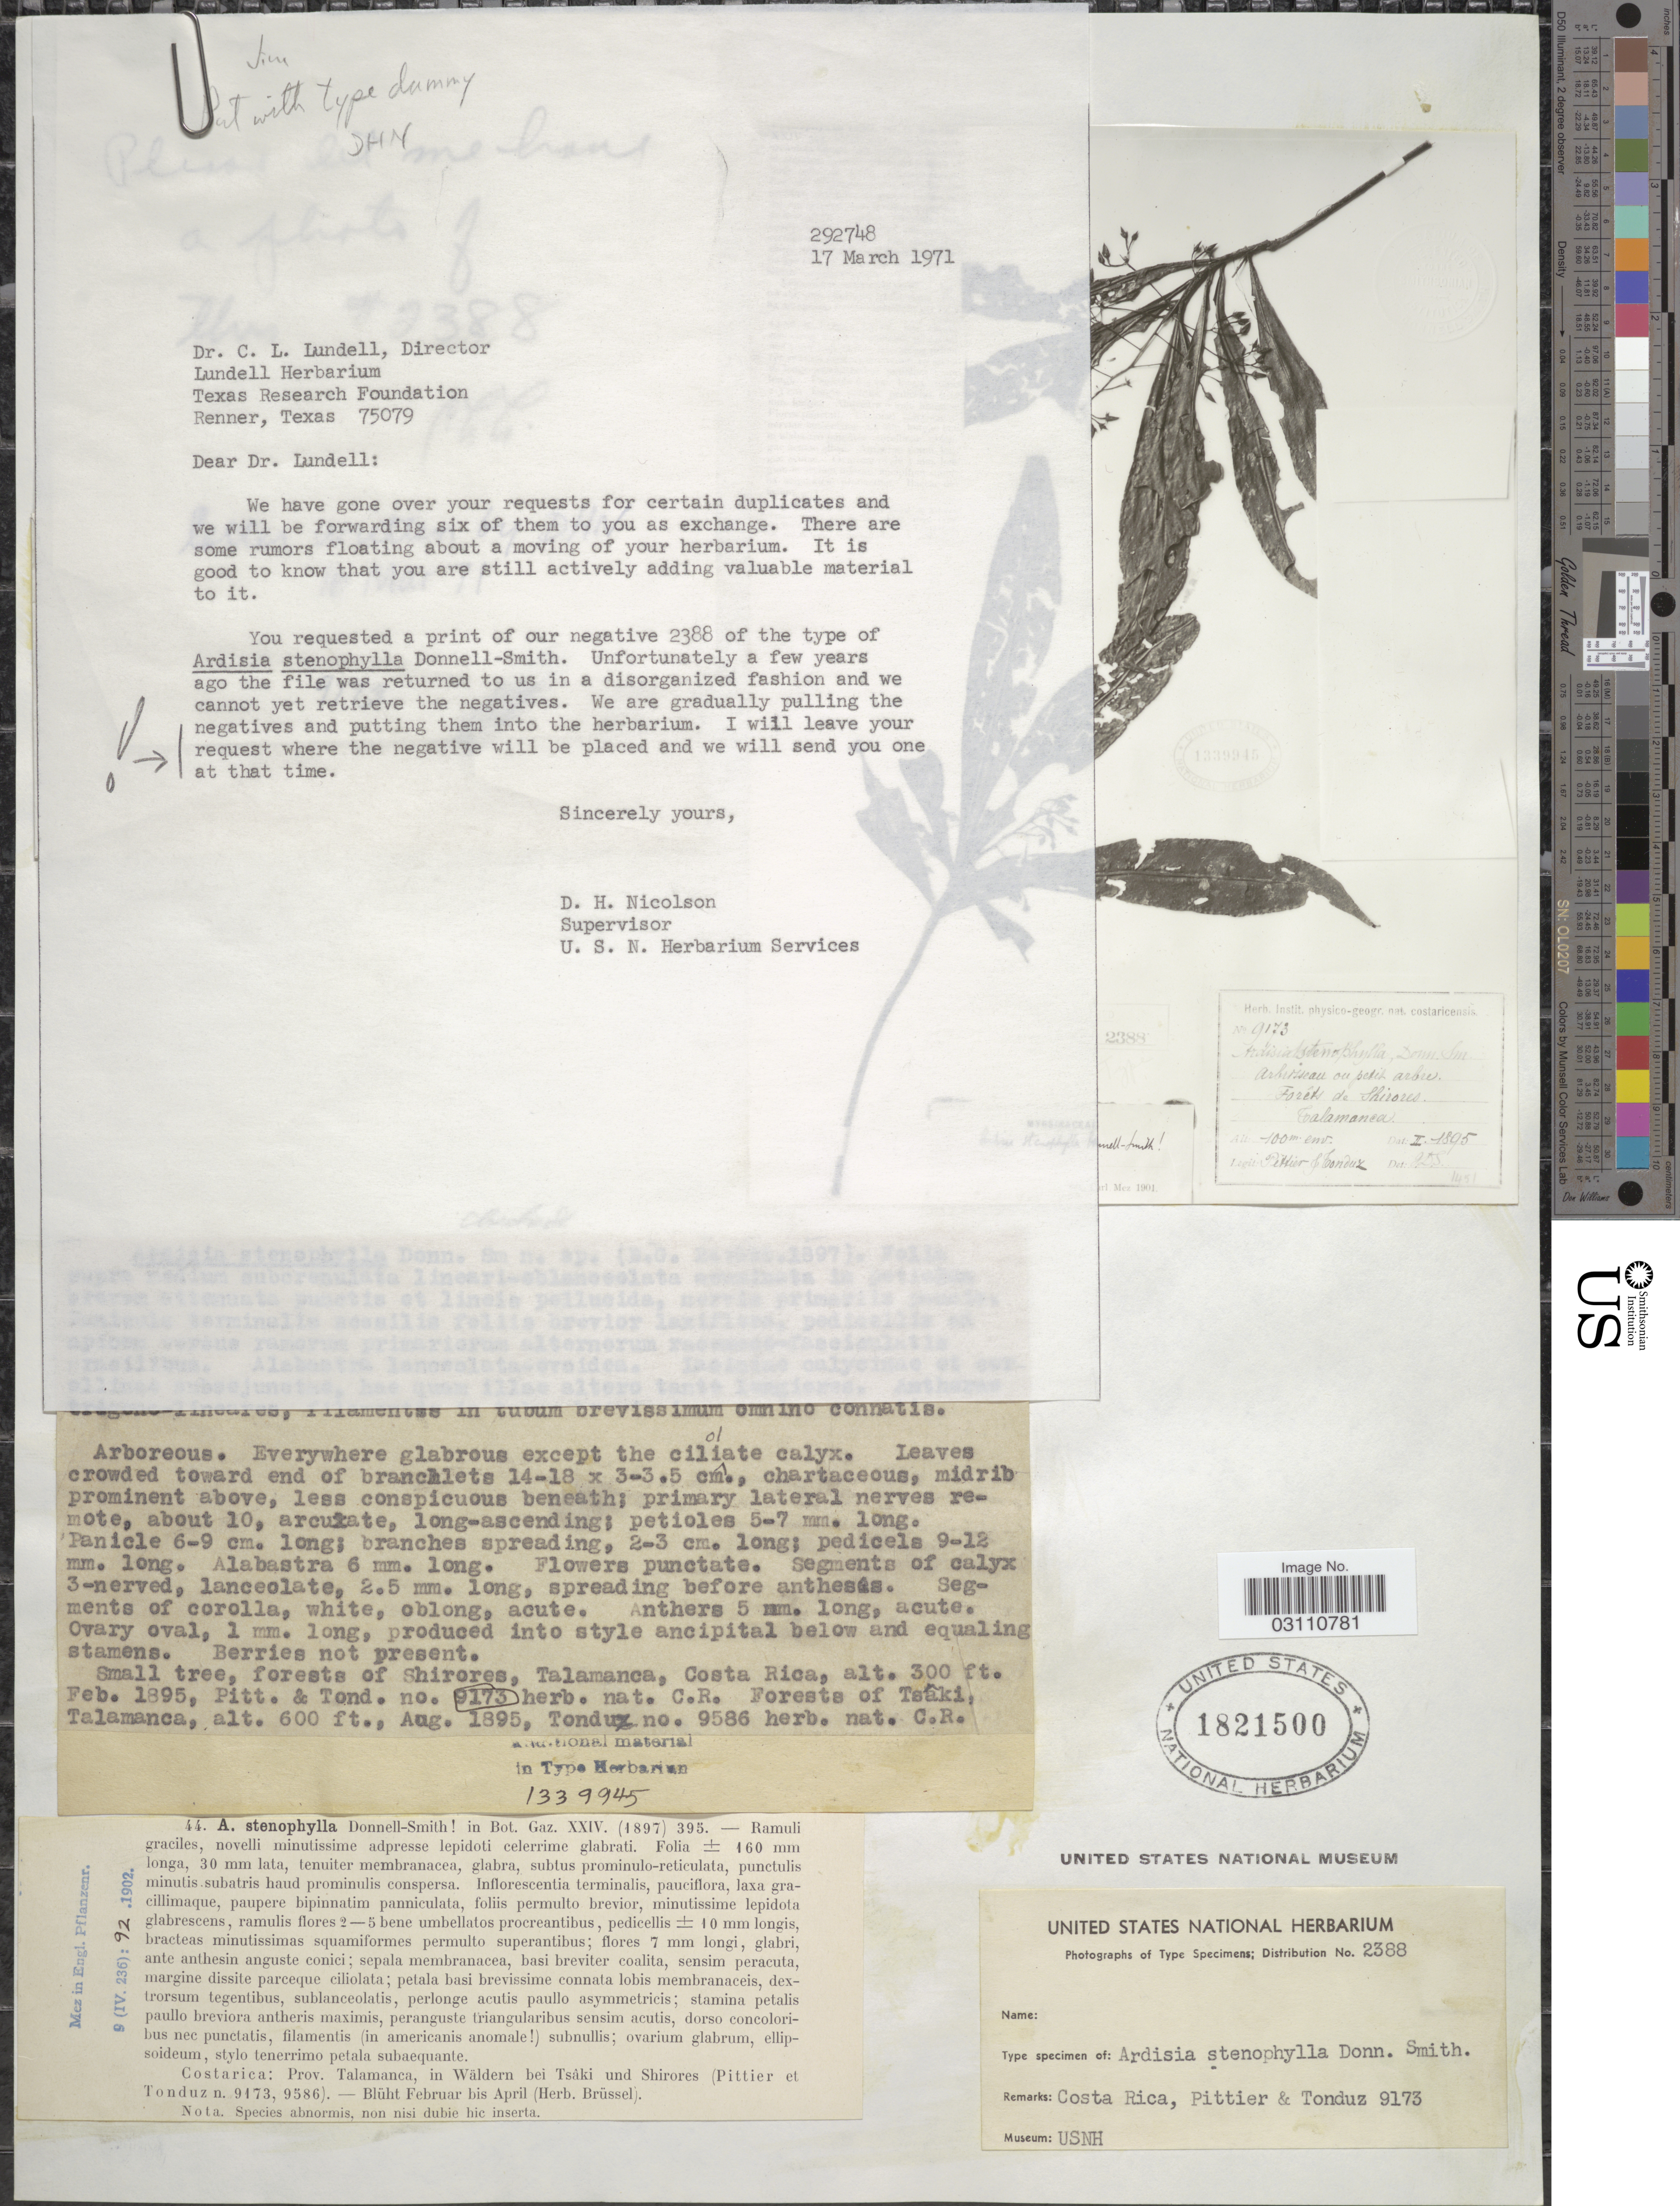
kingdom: Plantae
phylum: Tracheophyta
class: Magnoliopsida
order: Ericales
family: Primulaceae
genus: Ardisia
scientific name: Ardisia stenophylla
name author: Donn. Sm.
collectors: Pittier, -- & Tonduz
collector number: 9173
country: Costa Rica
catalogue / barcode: US 1821500-2